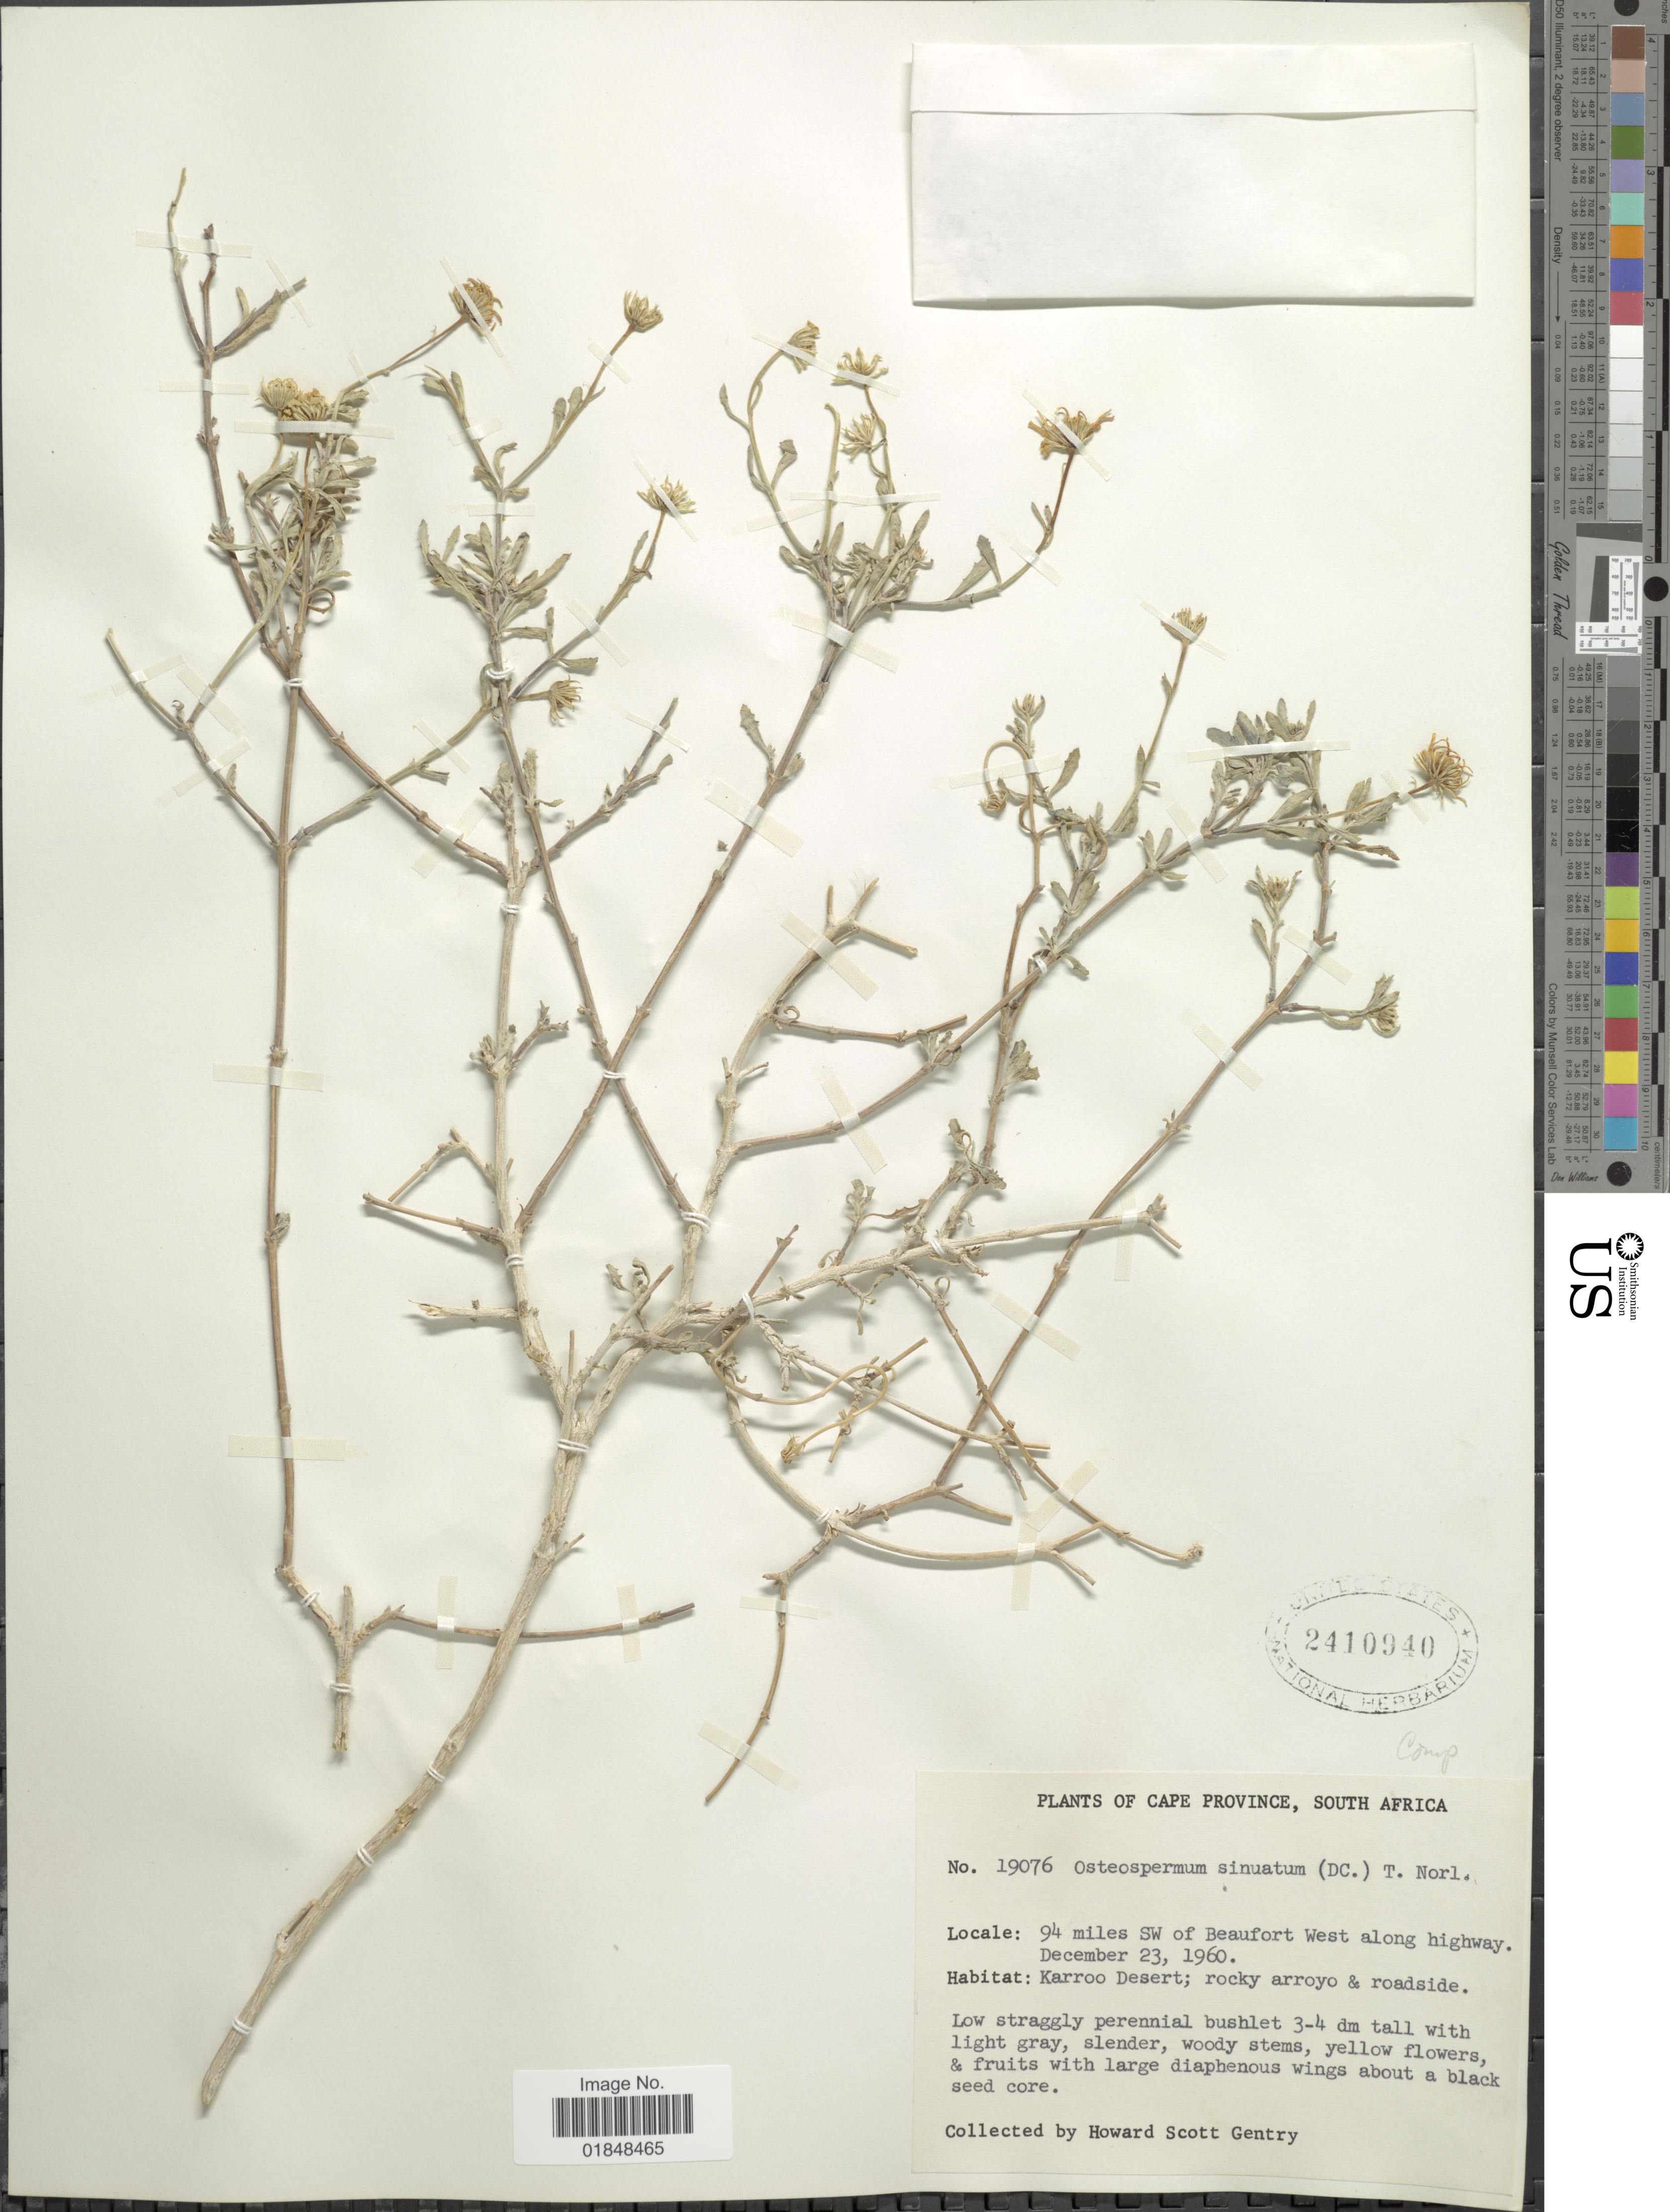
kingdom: Plantae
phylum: Tracheophyta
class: Magnoliopsida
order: Asterales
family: Asteraceae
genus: Osteospermum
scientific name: Osteospermum sinuatum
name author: DC.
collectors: H. S. Gentry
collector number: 19076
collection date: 1960-12-23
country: South Africa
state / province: Western Cape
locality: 94 miles Sw of Beaufort West along Highway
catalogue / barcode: US 2410940